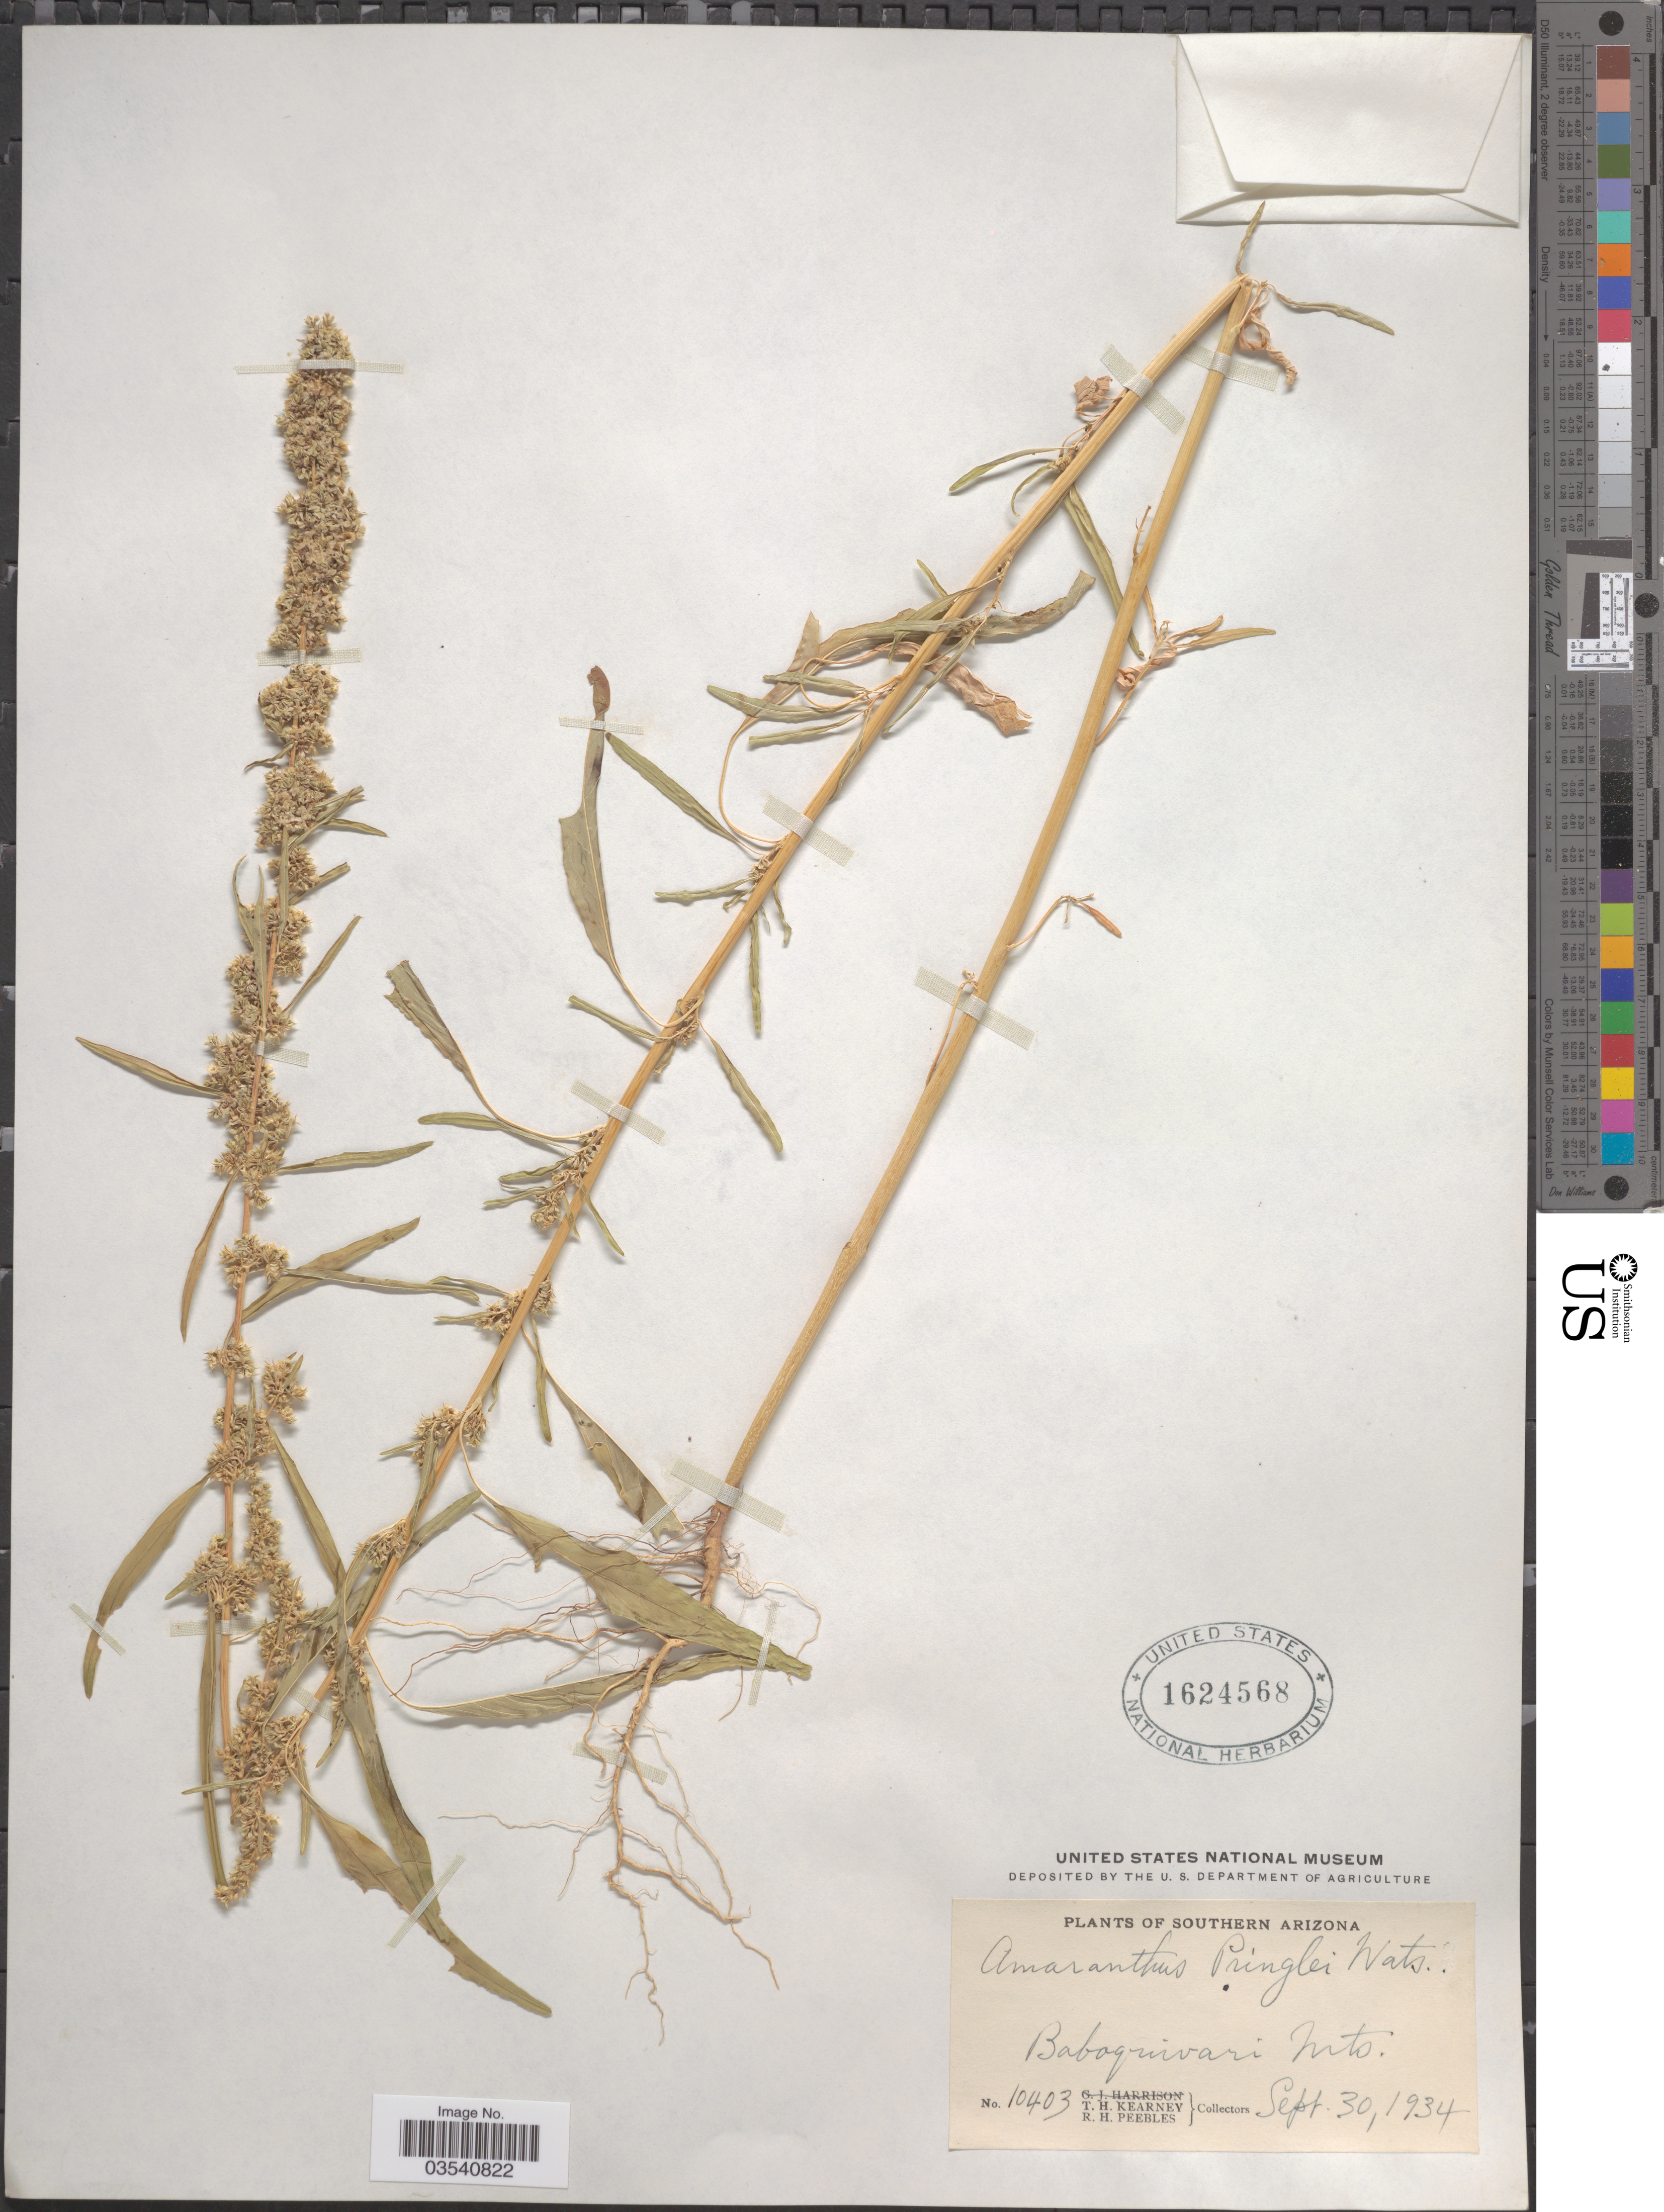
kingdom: Plantae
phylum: Tracheophyta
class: Magnoliopsida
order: Caryophyllales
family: Amaranthaceae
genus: Amaranthus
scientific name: Amaranthus pringlei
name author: S. Watson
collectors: T. H. Kearney & R. H. Peebles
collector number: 10403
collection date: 1934-09-30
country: United States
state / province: Arizona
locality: Southern Arizona. Baboquivari Mts.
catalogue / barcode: US 1624568